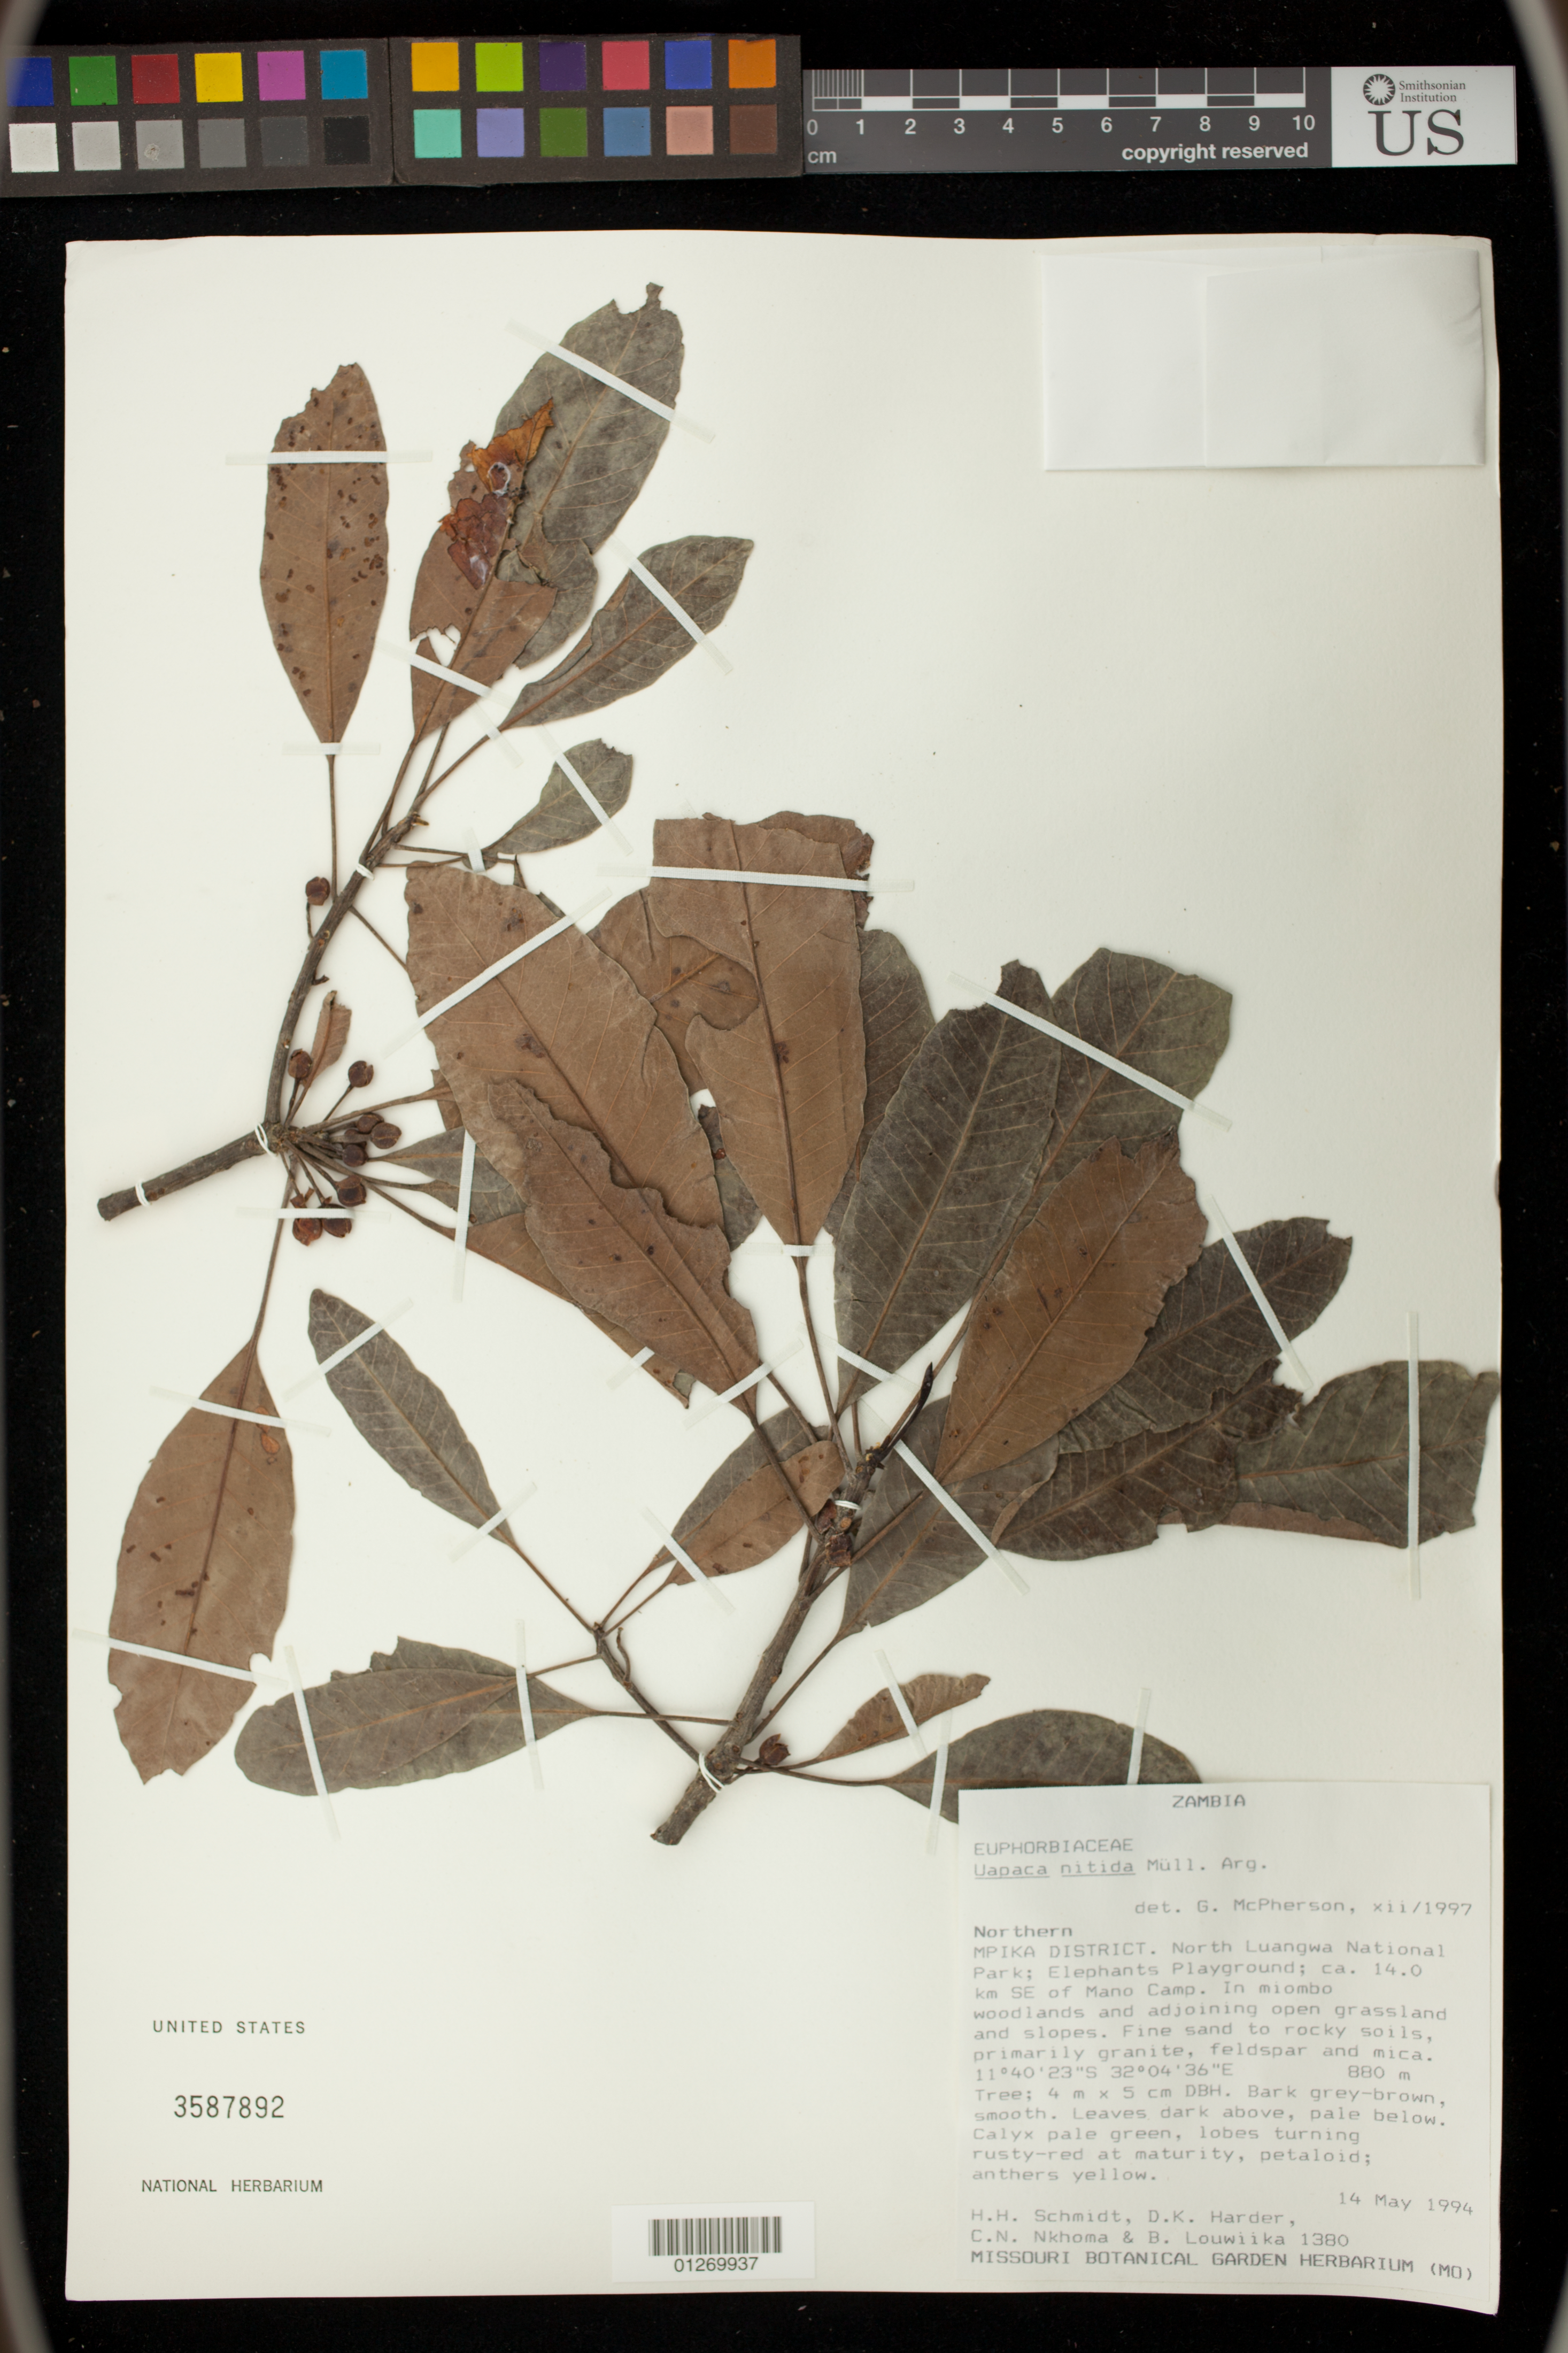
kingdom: Plantae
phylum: Tracheophyta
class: Magnoliopsida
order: Malpighiales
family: Phyllanthaceae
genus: Uapaca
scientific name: Uapaca nitida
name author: Müll. Arg.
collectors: H. H. Schmidt, D. Harder, C. Nkhoma & B. Louwiika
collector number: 1380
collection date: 1994-05-14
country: Zambia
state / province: Northern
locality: Mpika District. North Luangwa National Park; Elephants Playground; ca. 14.0 km SE of Mano Camp.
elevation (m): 880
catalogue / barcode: US 3587892